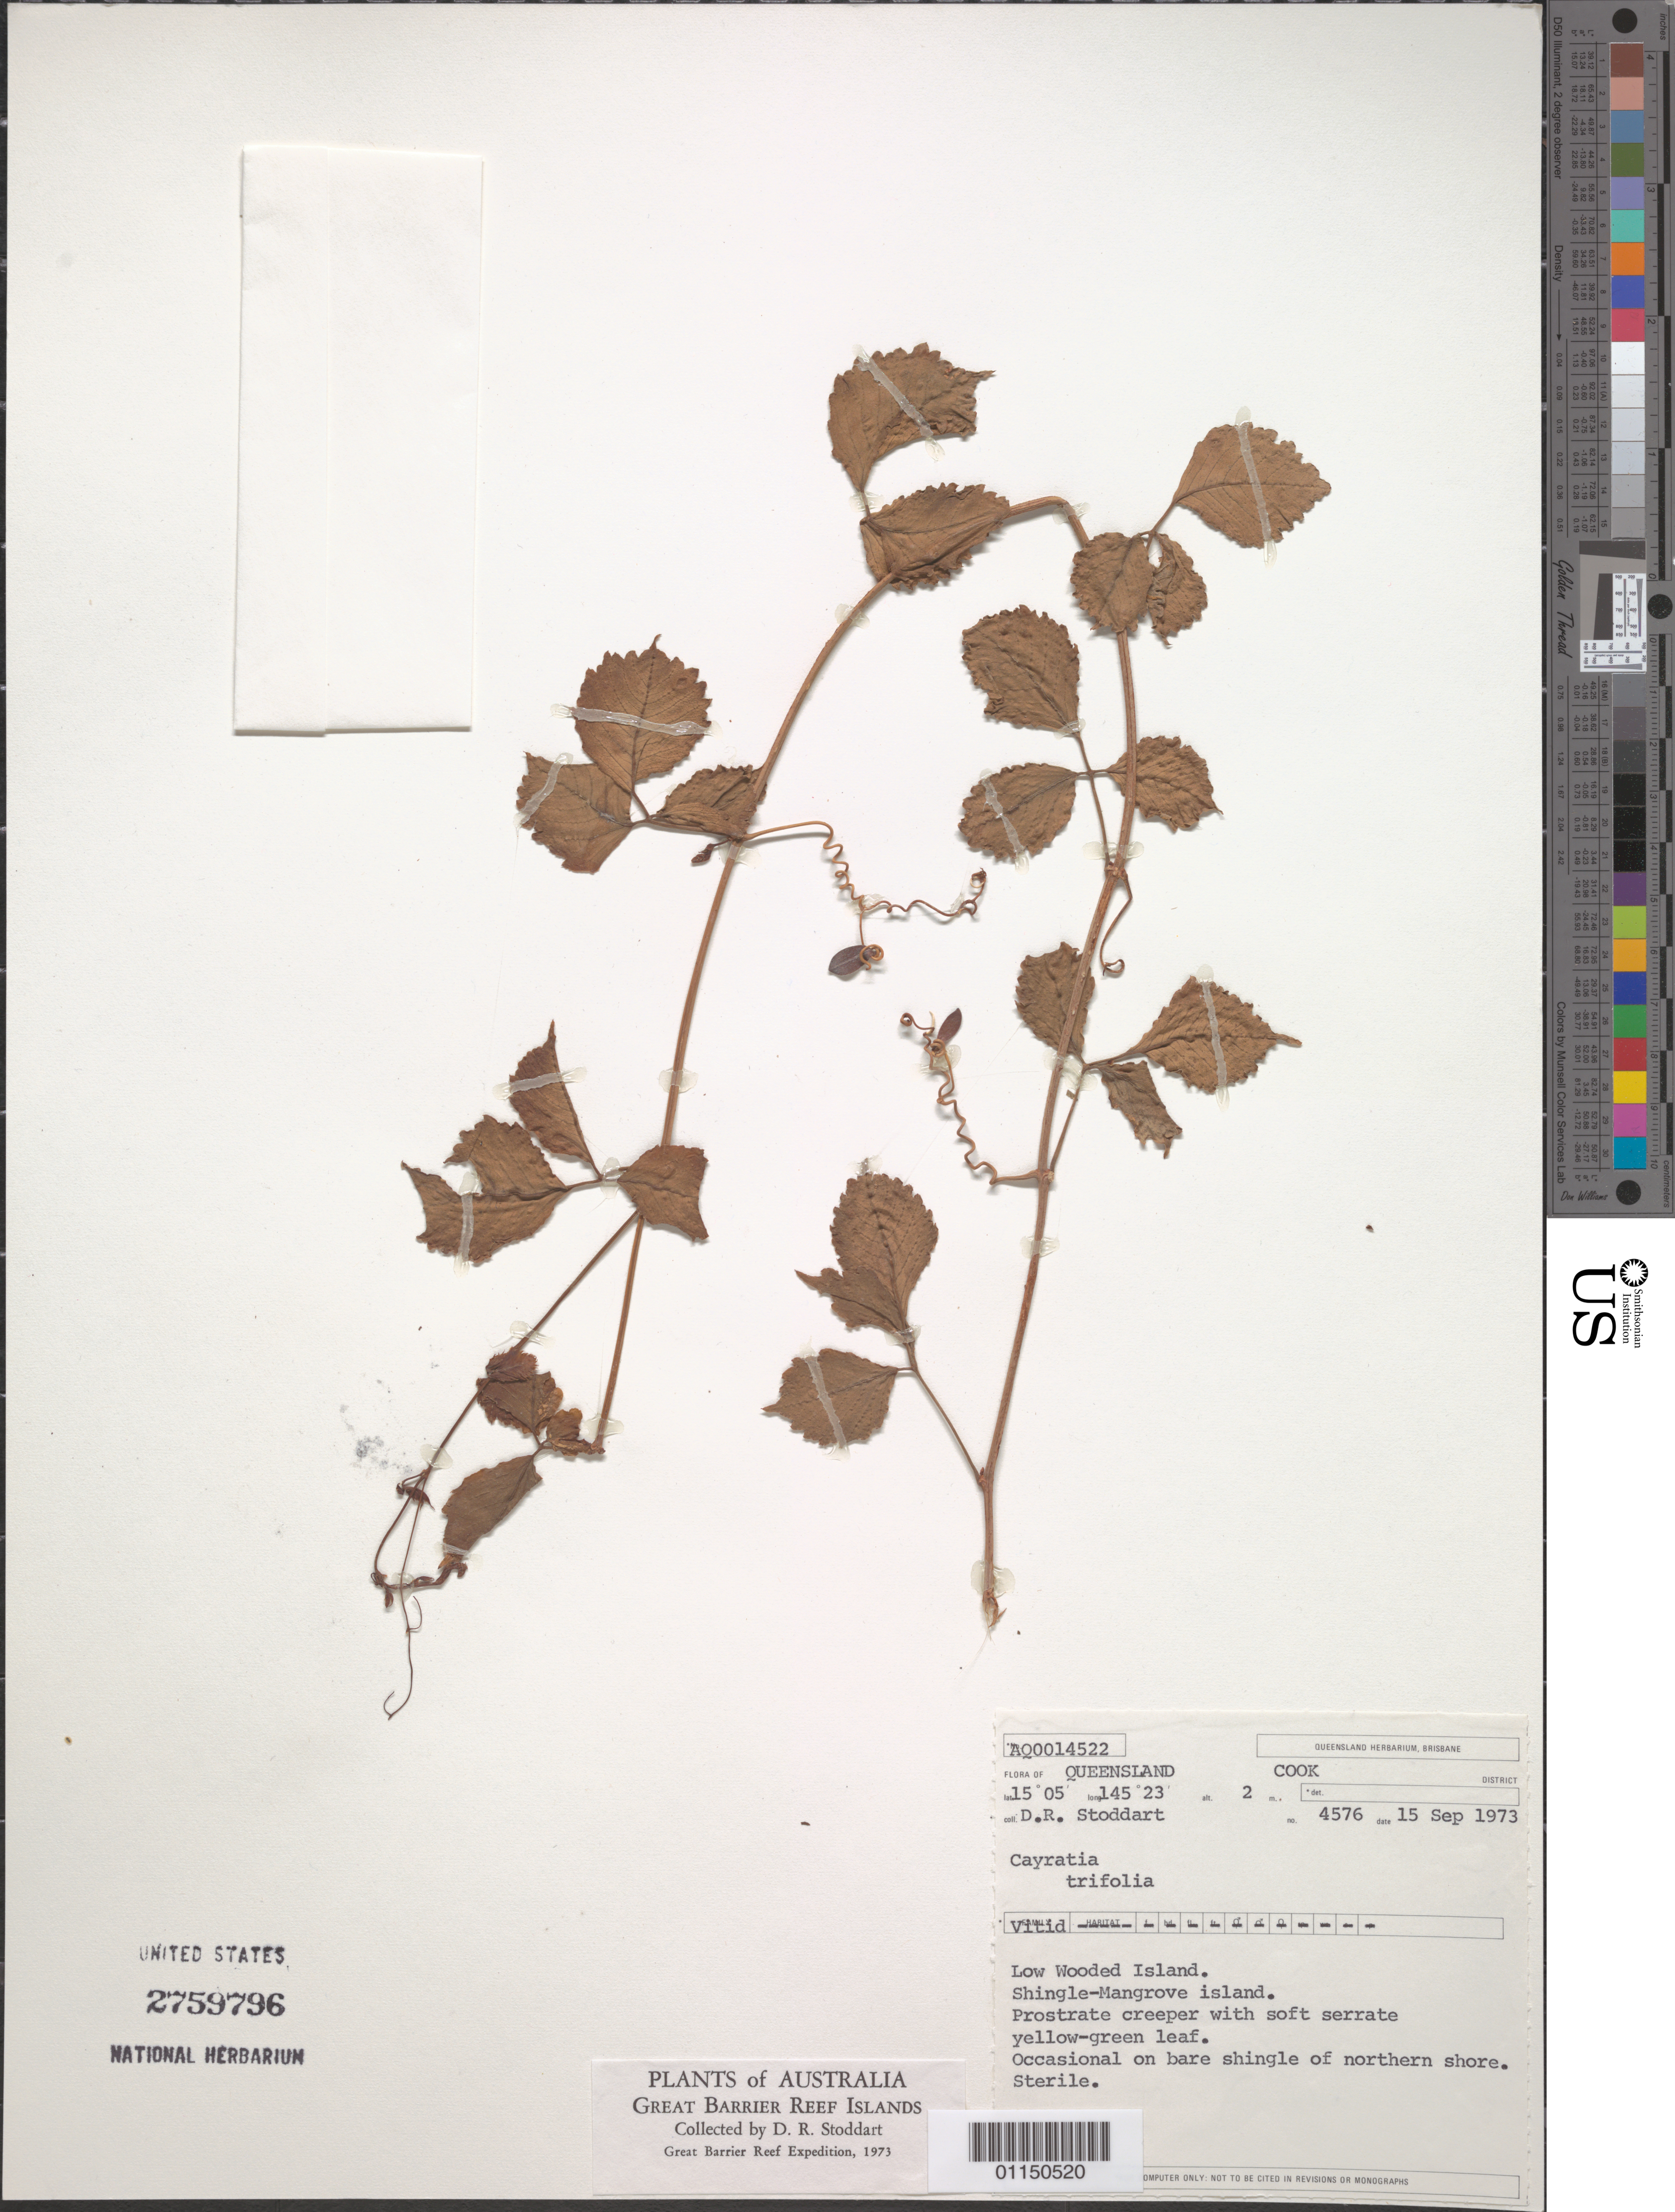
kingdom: Plantae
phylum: Tracheophyta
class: Magnoliopsida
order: Vitales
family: Vitaceae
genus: Causonis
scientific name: Causonis trifolia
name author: (L.) Mabb. & J. Wen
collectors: D. R. Stoddart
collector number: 4576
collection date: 1973-09-15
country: Australia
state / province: Queensland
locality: Great Barrier Reef Islands. Cook. Low Wooded Island. Shingle-Mangrove Island.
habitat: Prostrate creeper. Occasional on bare shingle of northern shore.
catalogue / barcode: US 2759796